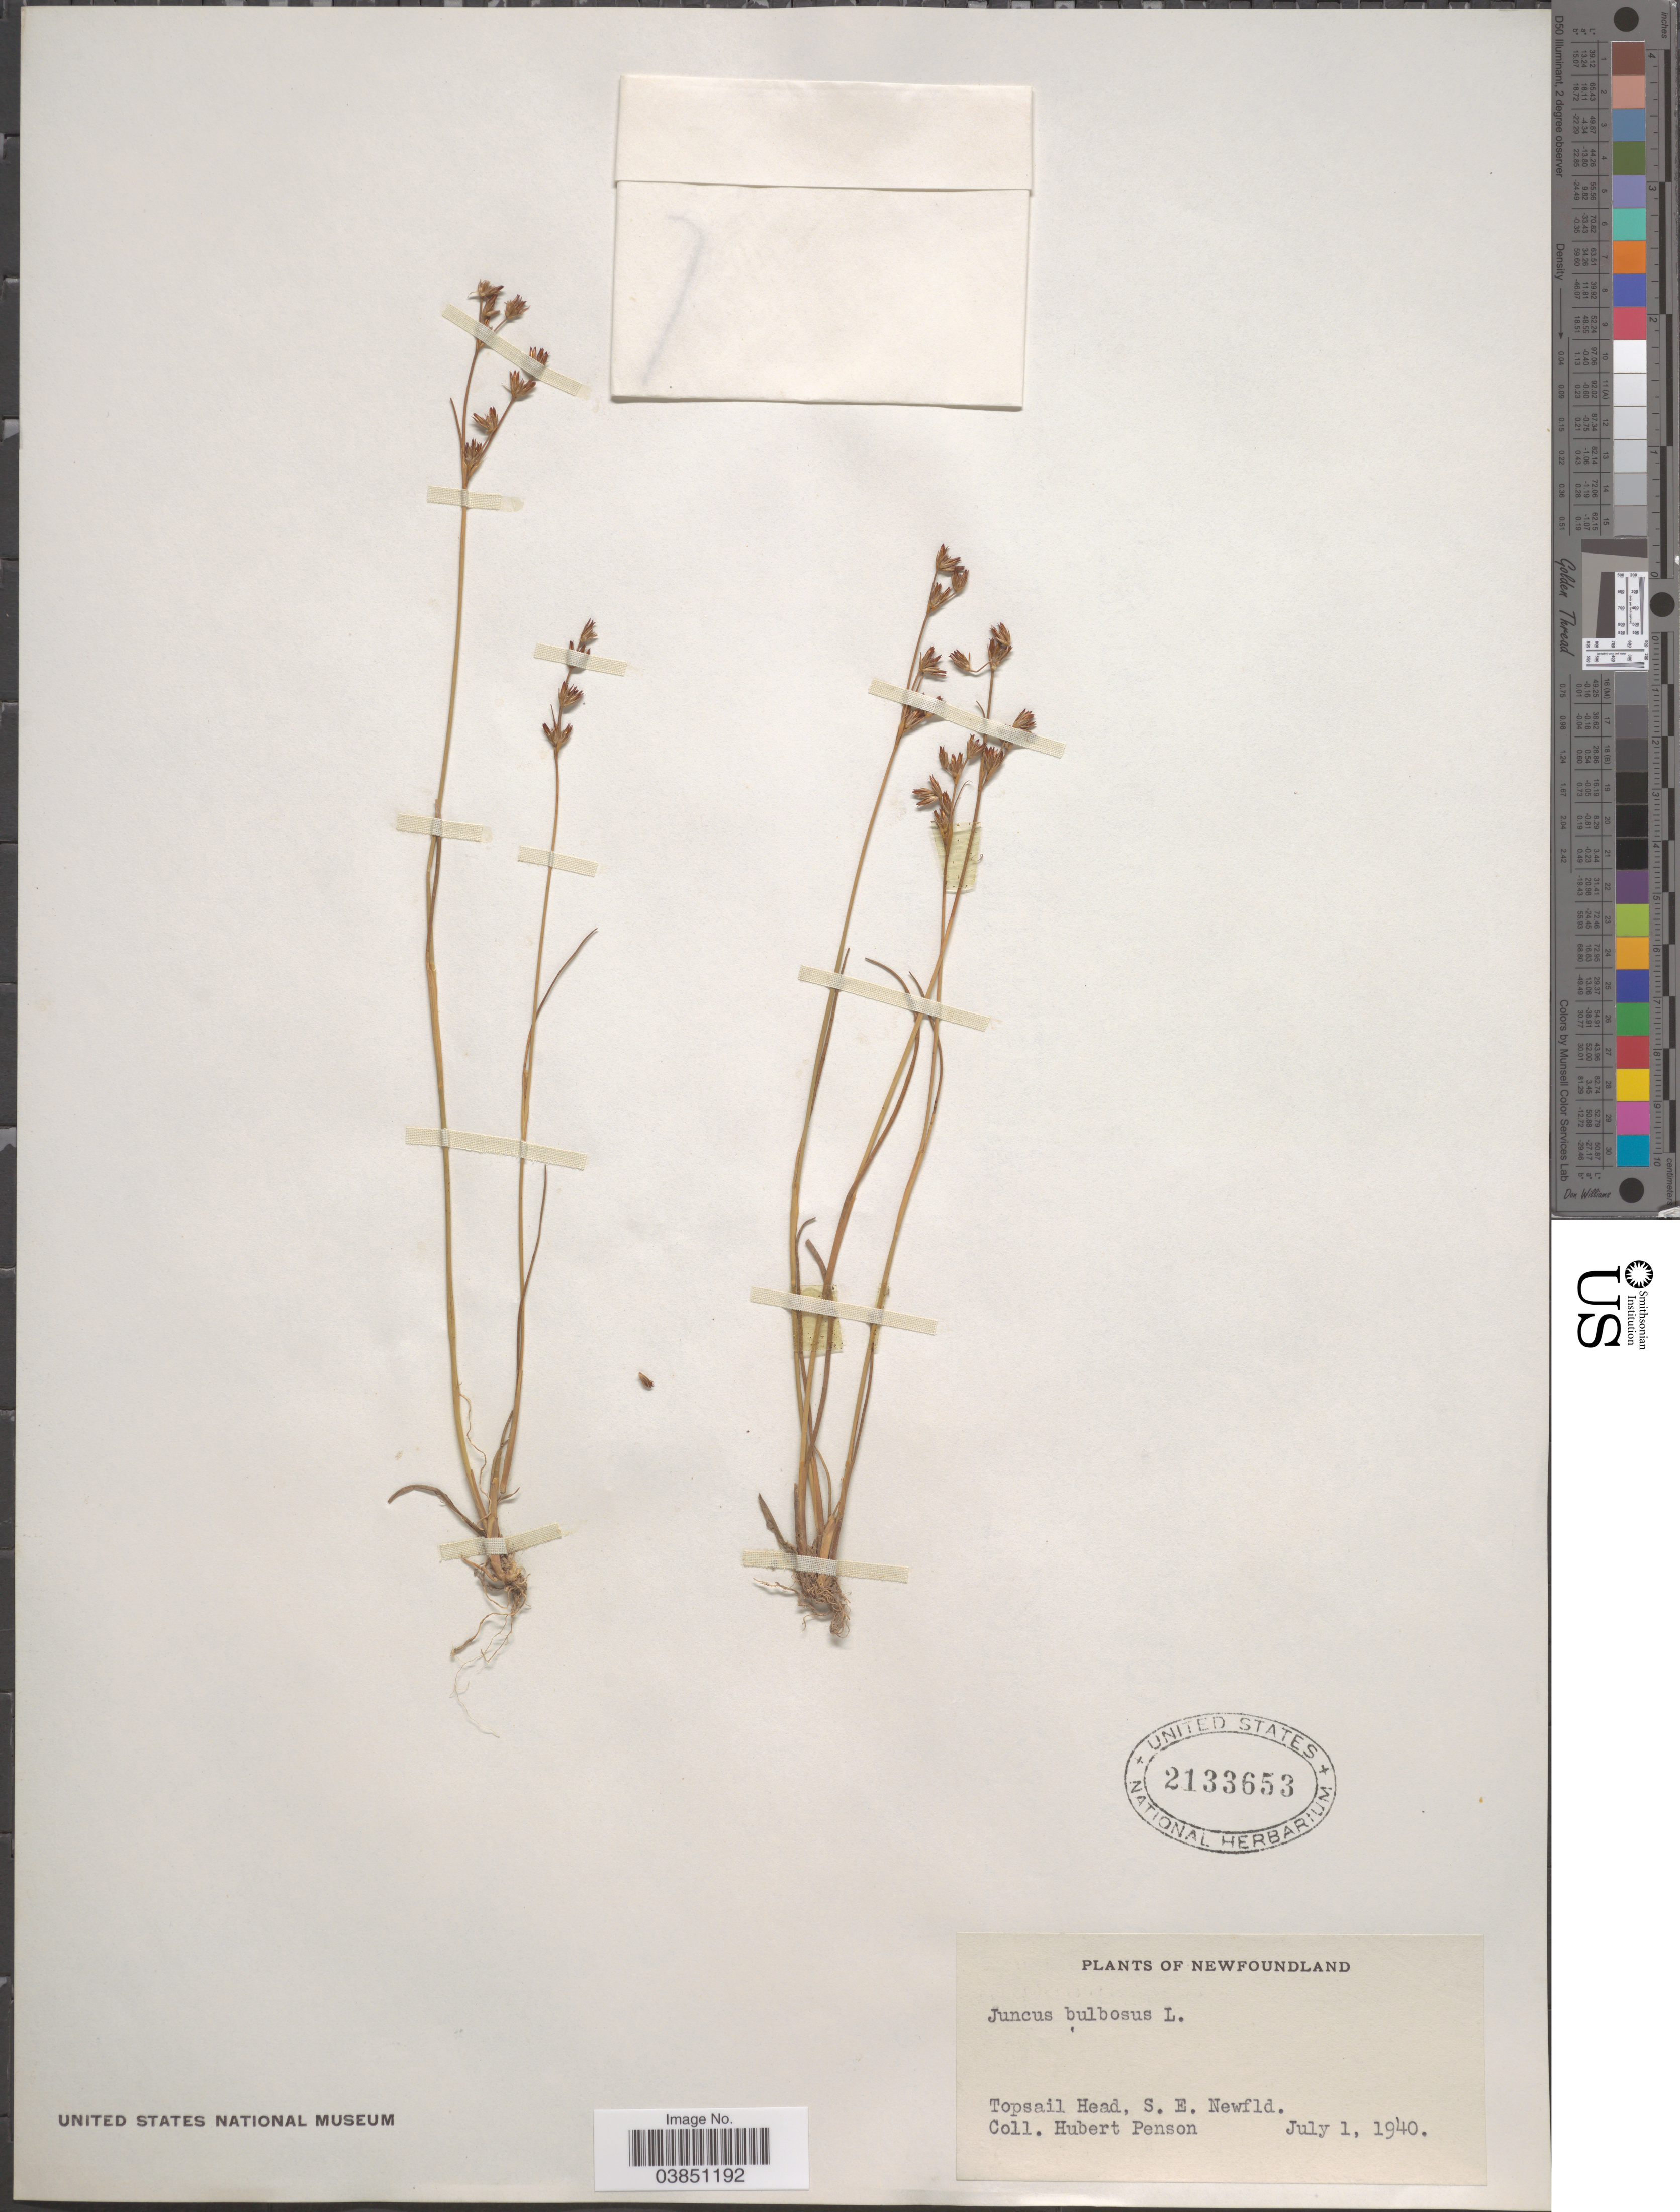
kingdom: Plantae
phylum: Tracheophyta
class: Liliopsida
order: Poales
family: Juncaceae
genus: Juncus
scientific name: Juncus bulbosus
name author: L.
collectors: H. Penson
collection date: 1940-07-01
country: Canada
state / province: Newfoundland and Labrador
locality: Topsail Head, S. E. Newfld.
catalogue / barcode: US 2133653